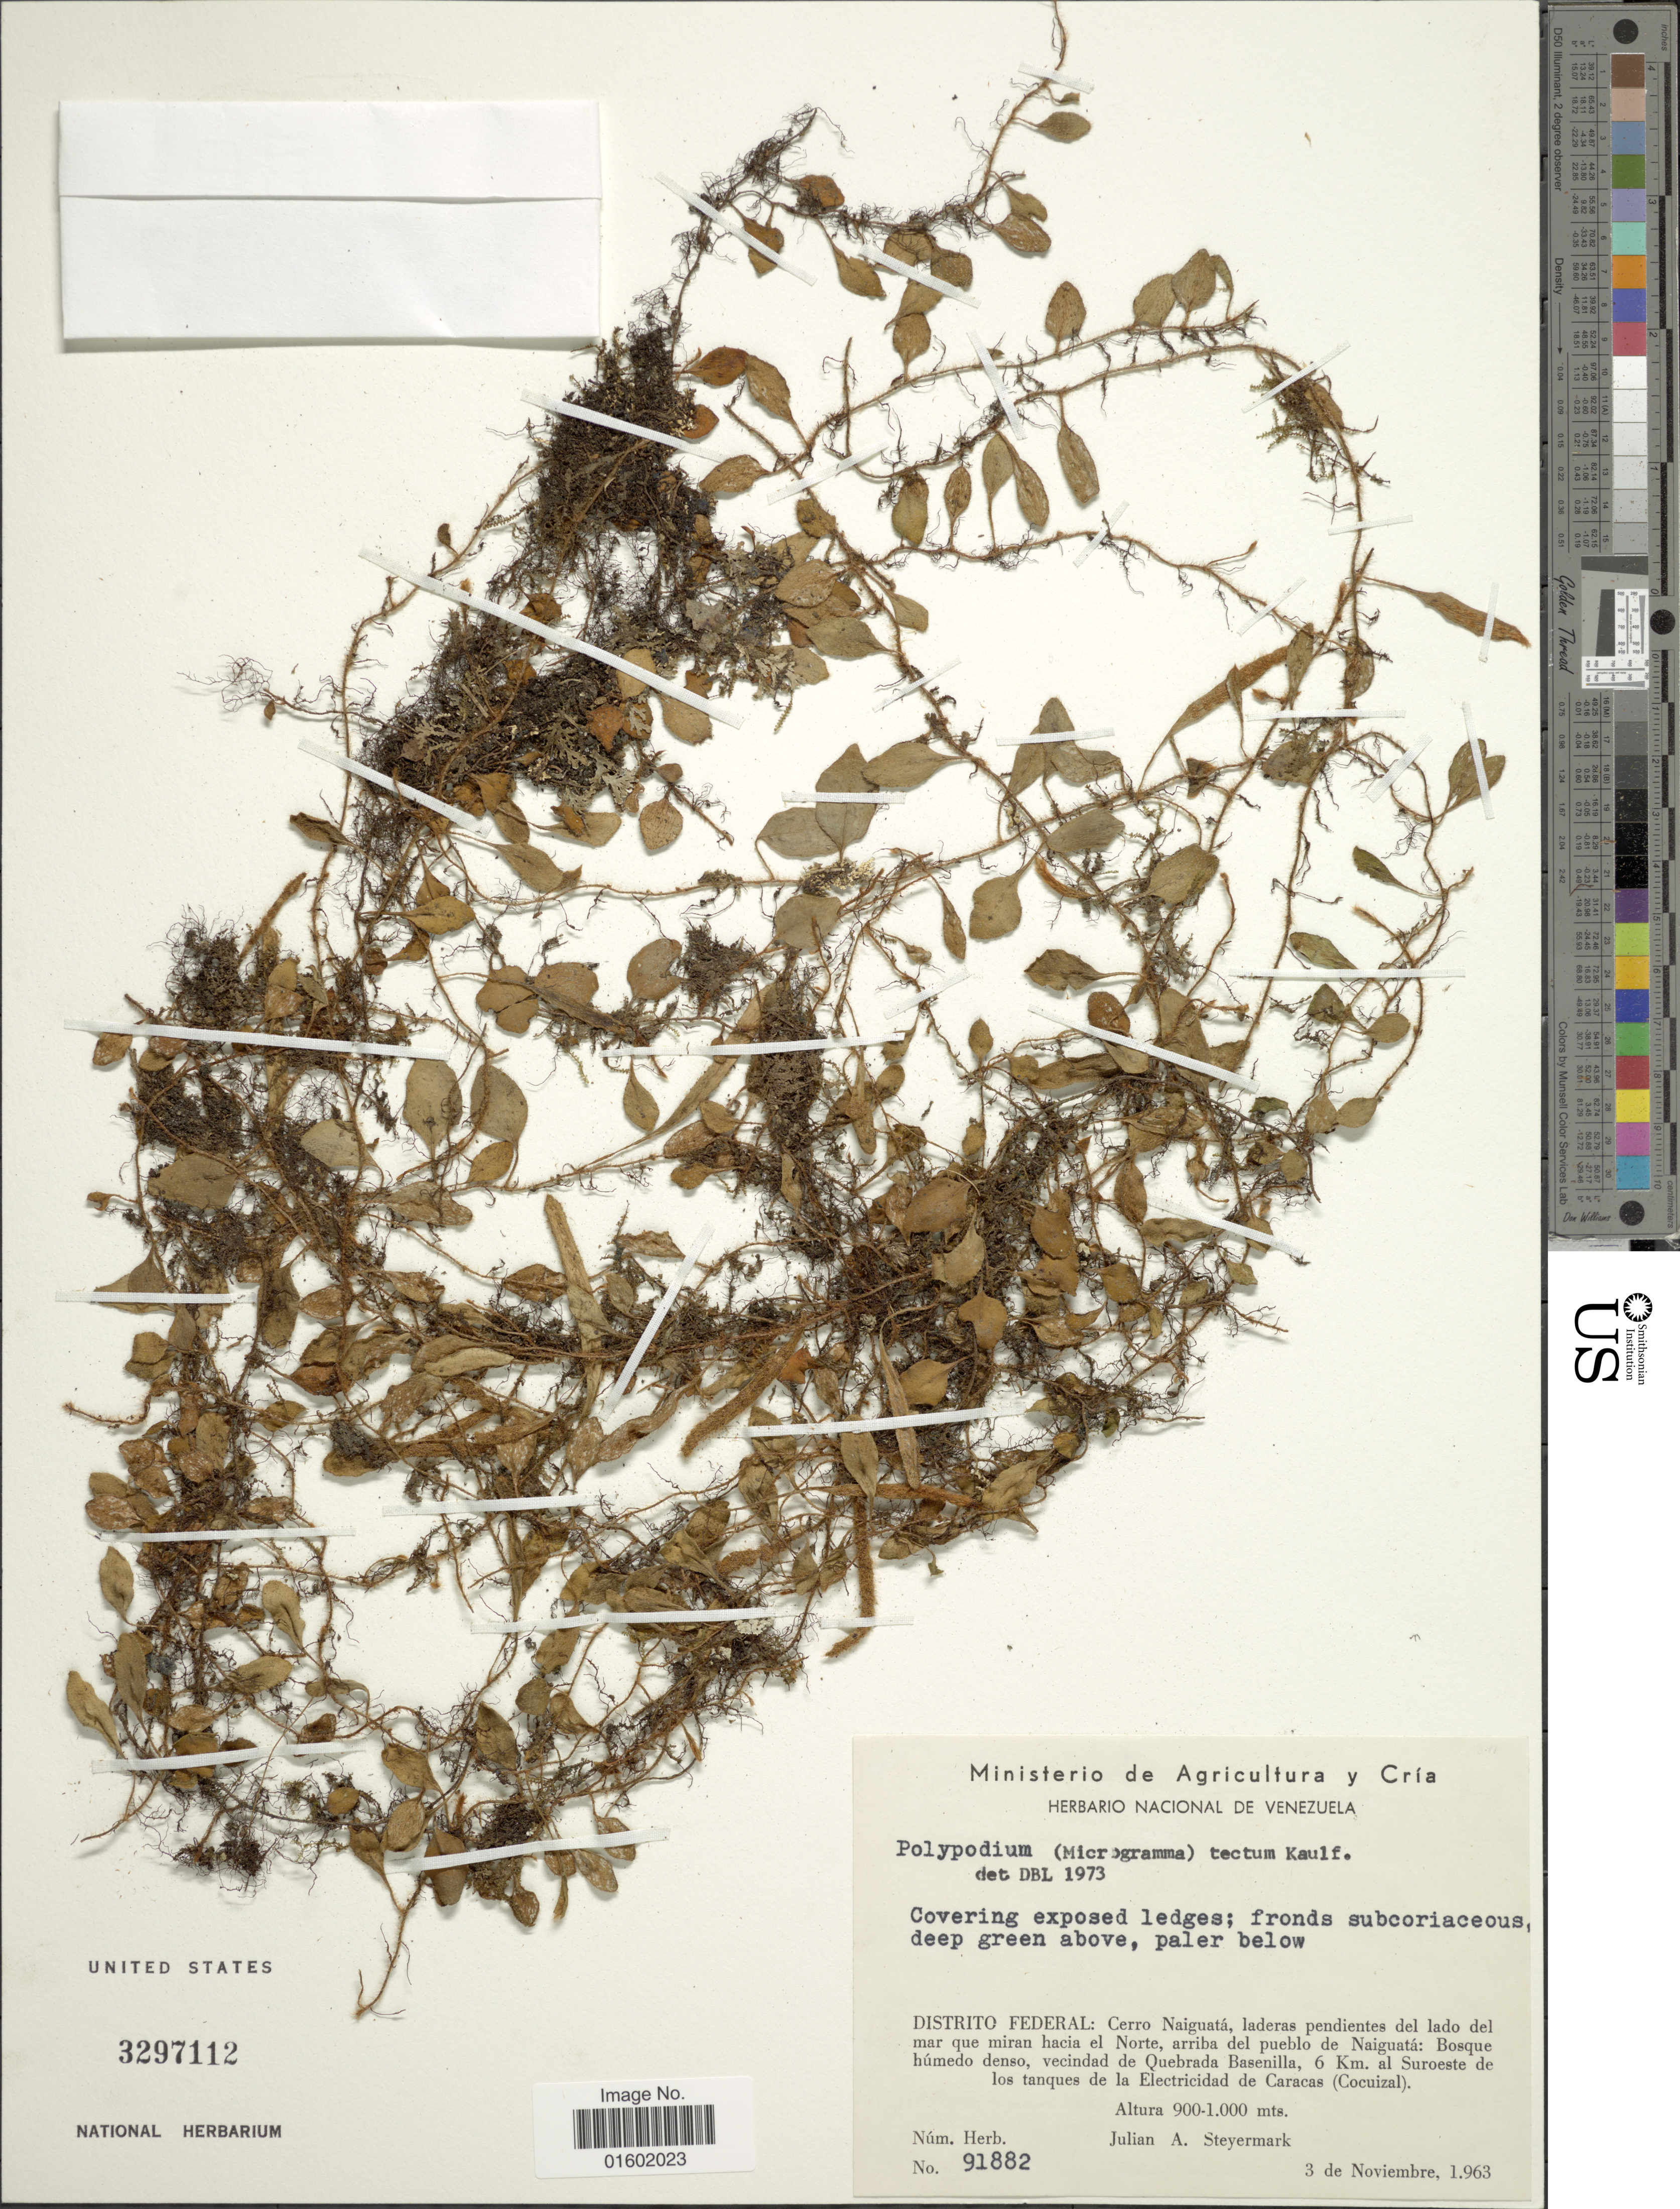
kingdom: Plantae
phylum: Tracheophyta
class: Polypodiopsida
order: Polypodiales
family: Polypodiaceae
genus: Microgramma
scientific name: Microgramma tecta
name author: (Kaulf.) Alston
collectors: J. Steyermark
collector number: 91882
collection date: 1963-11-03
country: Venezuela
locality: Distrito Federal: Cerro Naiguata, Iaderas Pendientes del lado del mar que miran hacia el Norte Arriba del pueblo de Naiguata: Bosque humedo denso vecindad de Quebrada Basenilla, 6 km al Suroeste de las tanques de la Electricidad de Caracas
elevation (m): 900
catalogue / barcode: US 3297112